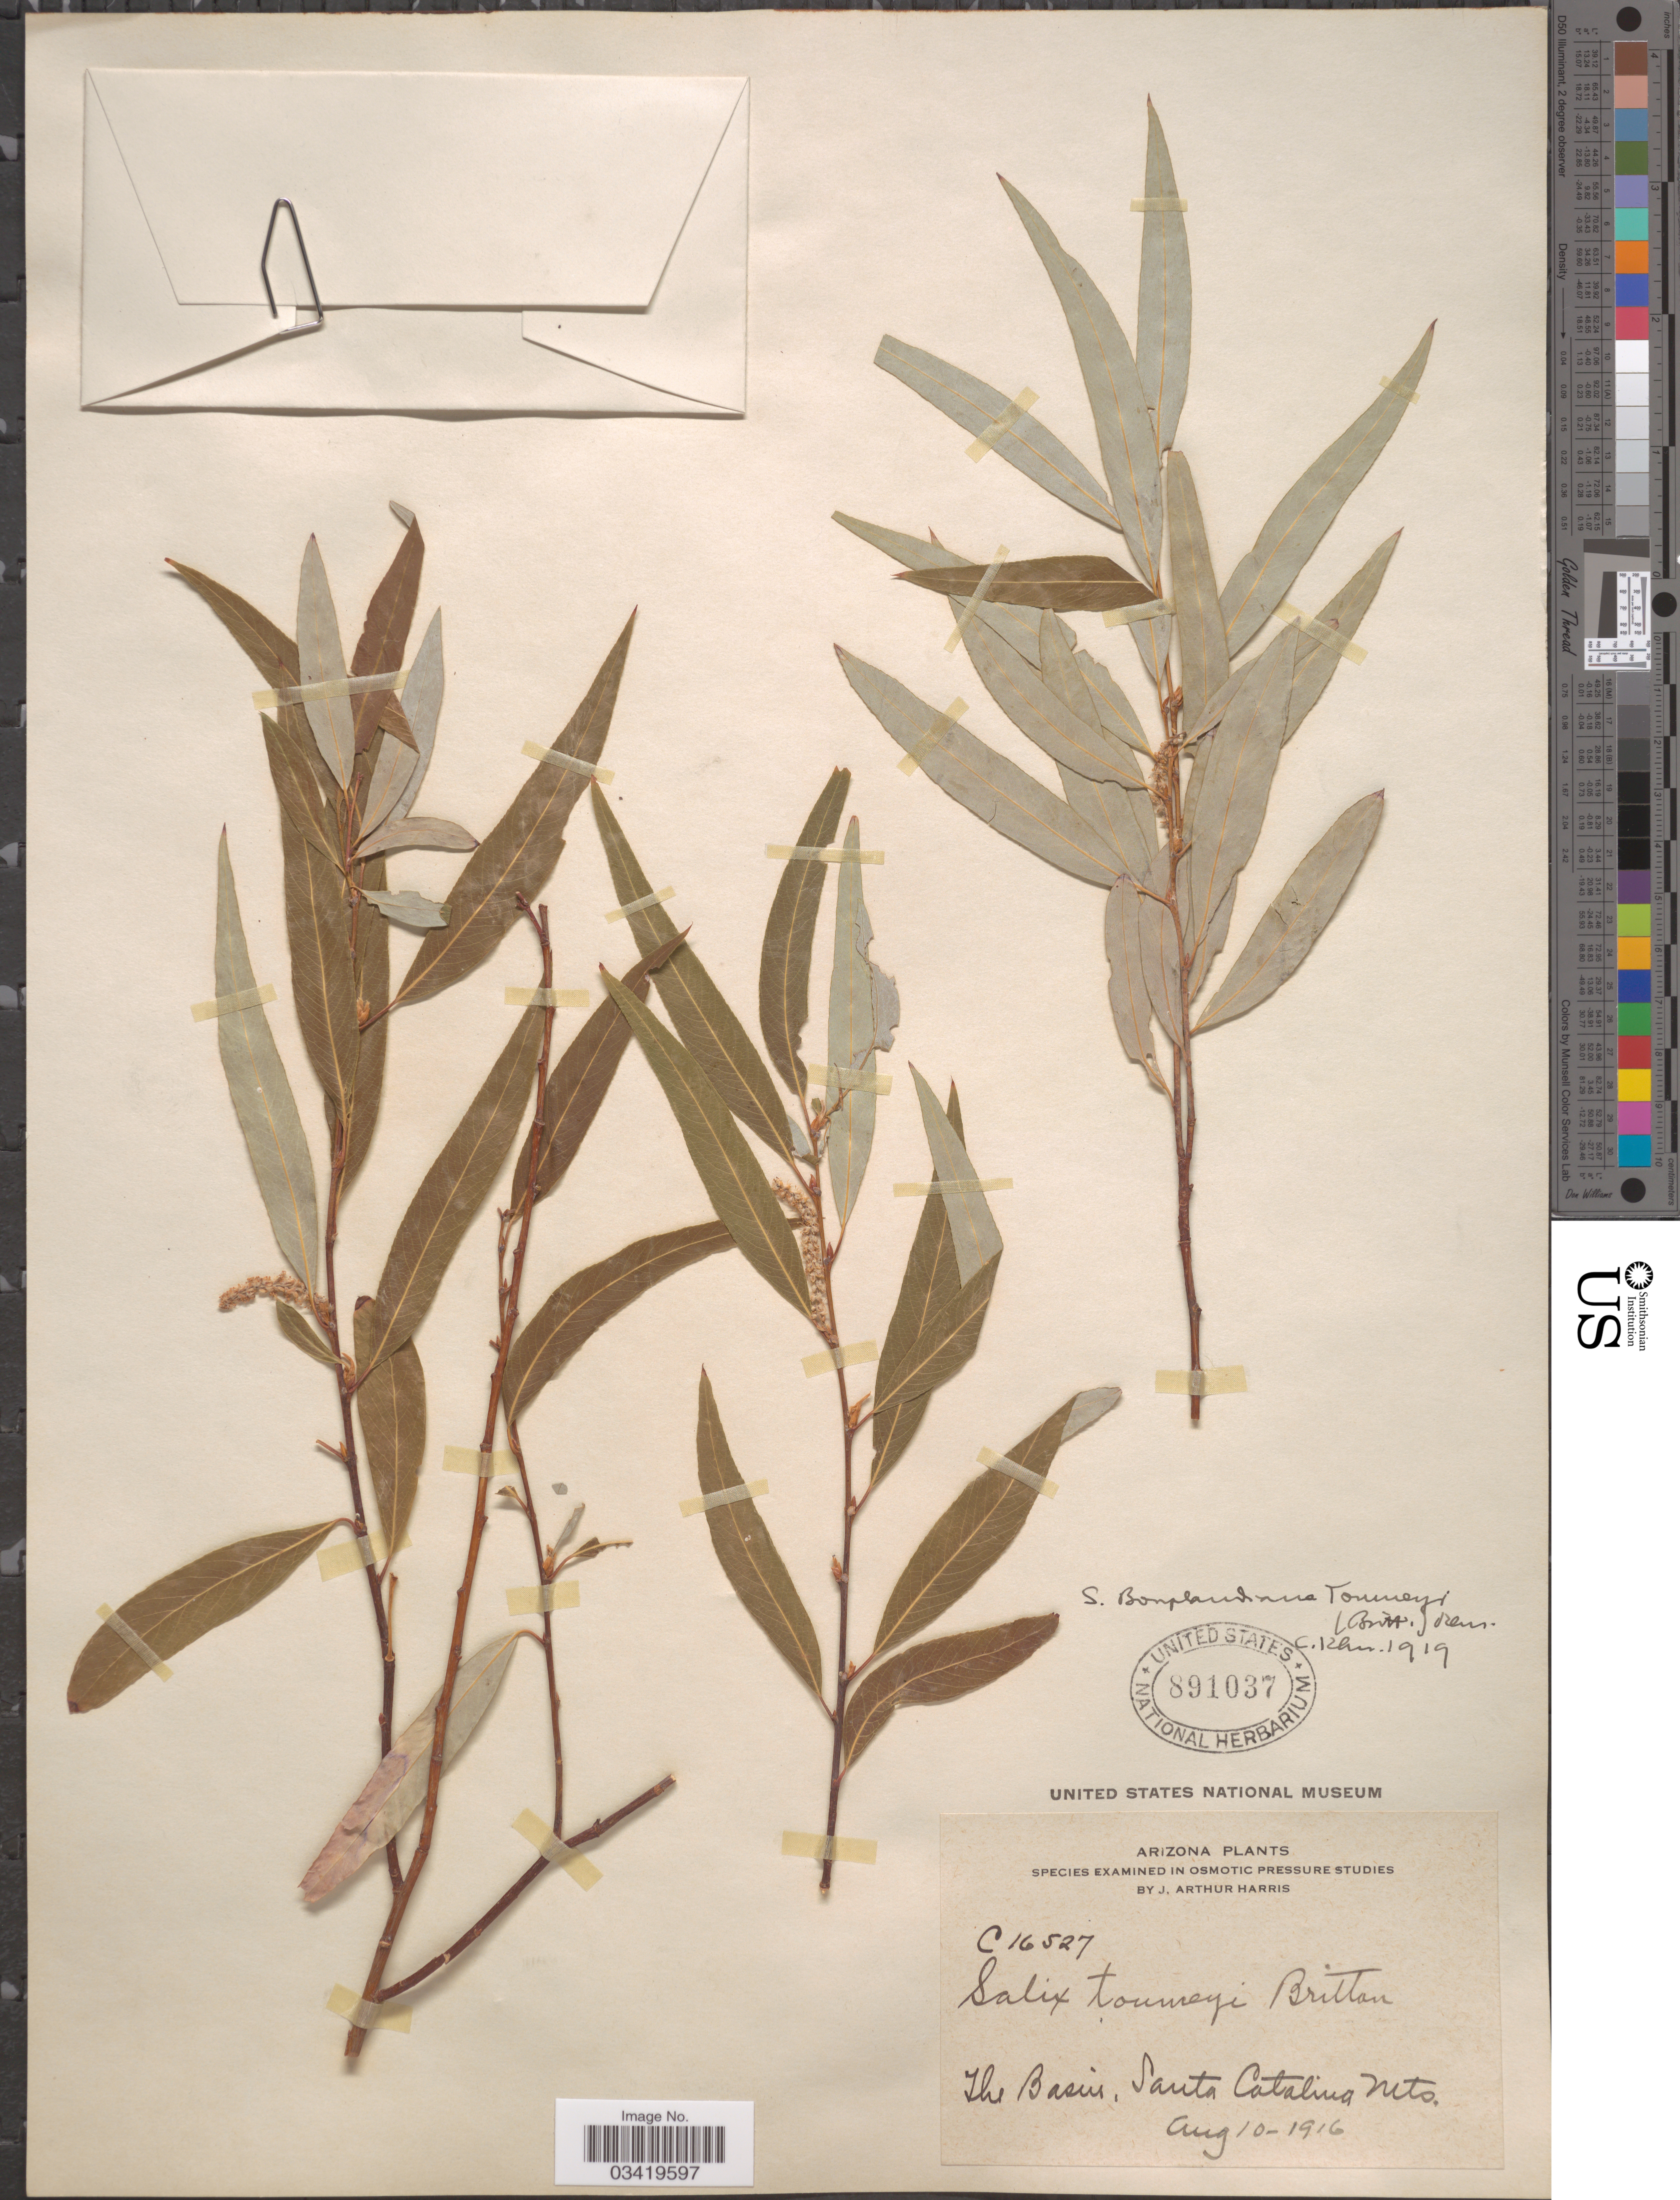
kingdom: Plantae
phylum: Tracheophyta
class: Magnoliopsida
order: Malpighiales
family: Salicaceae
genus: Salix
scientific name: Salix bonplandiana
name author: Kunth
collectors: J. A. Harris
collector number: C16527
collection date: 1916-08-10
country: United States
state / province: Arizona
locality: The Basin, Santa Catalina Mts.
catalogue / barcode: US 891037